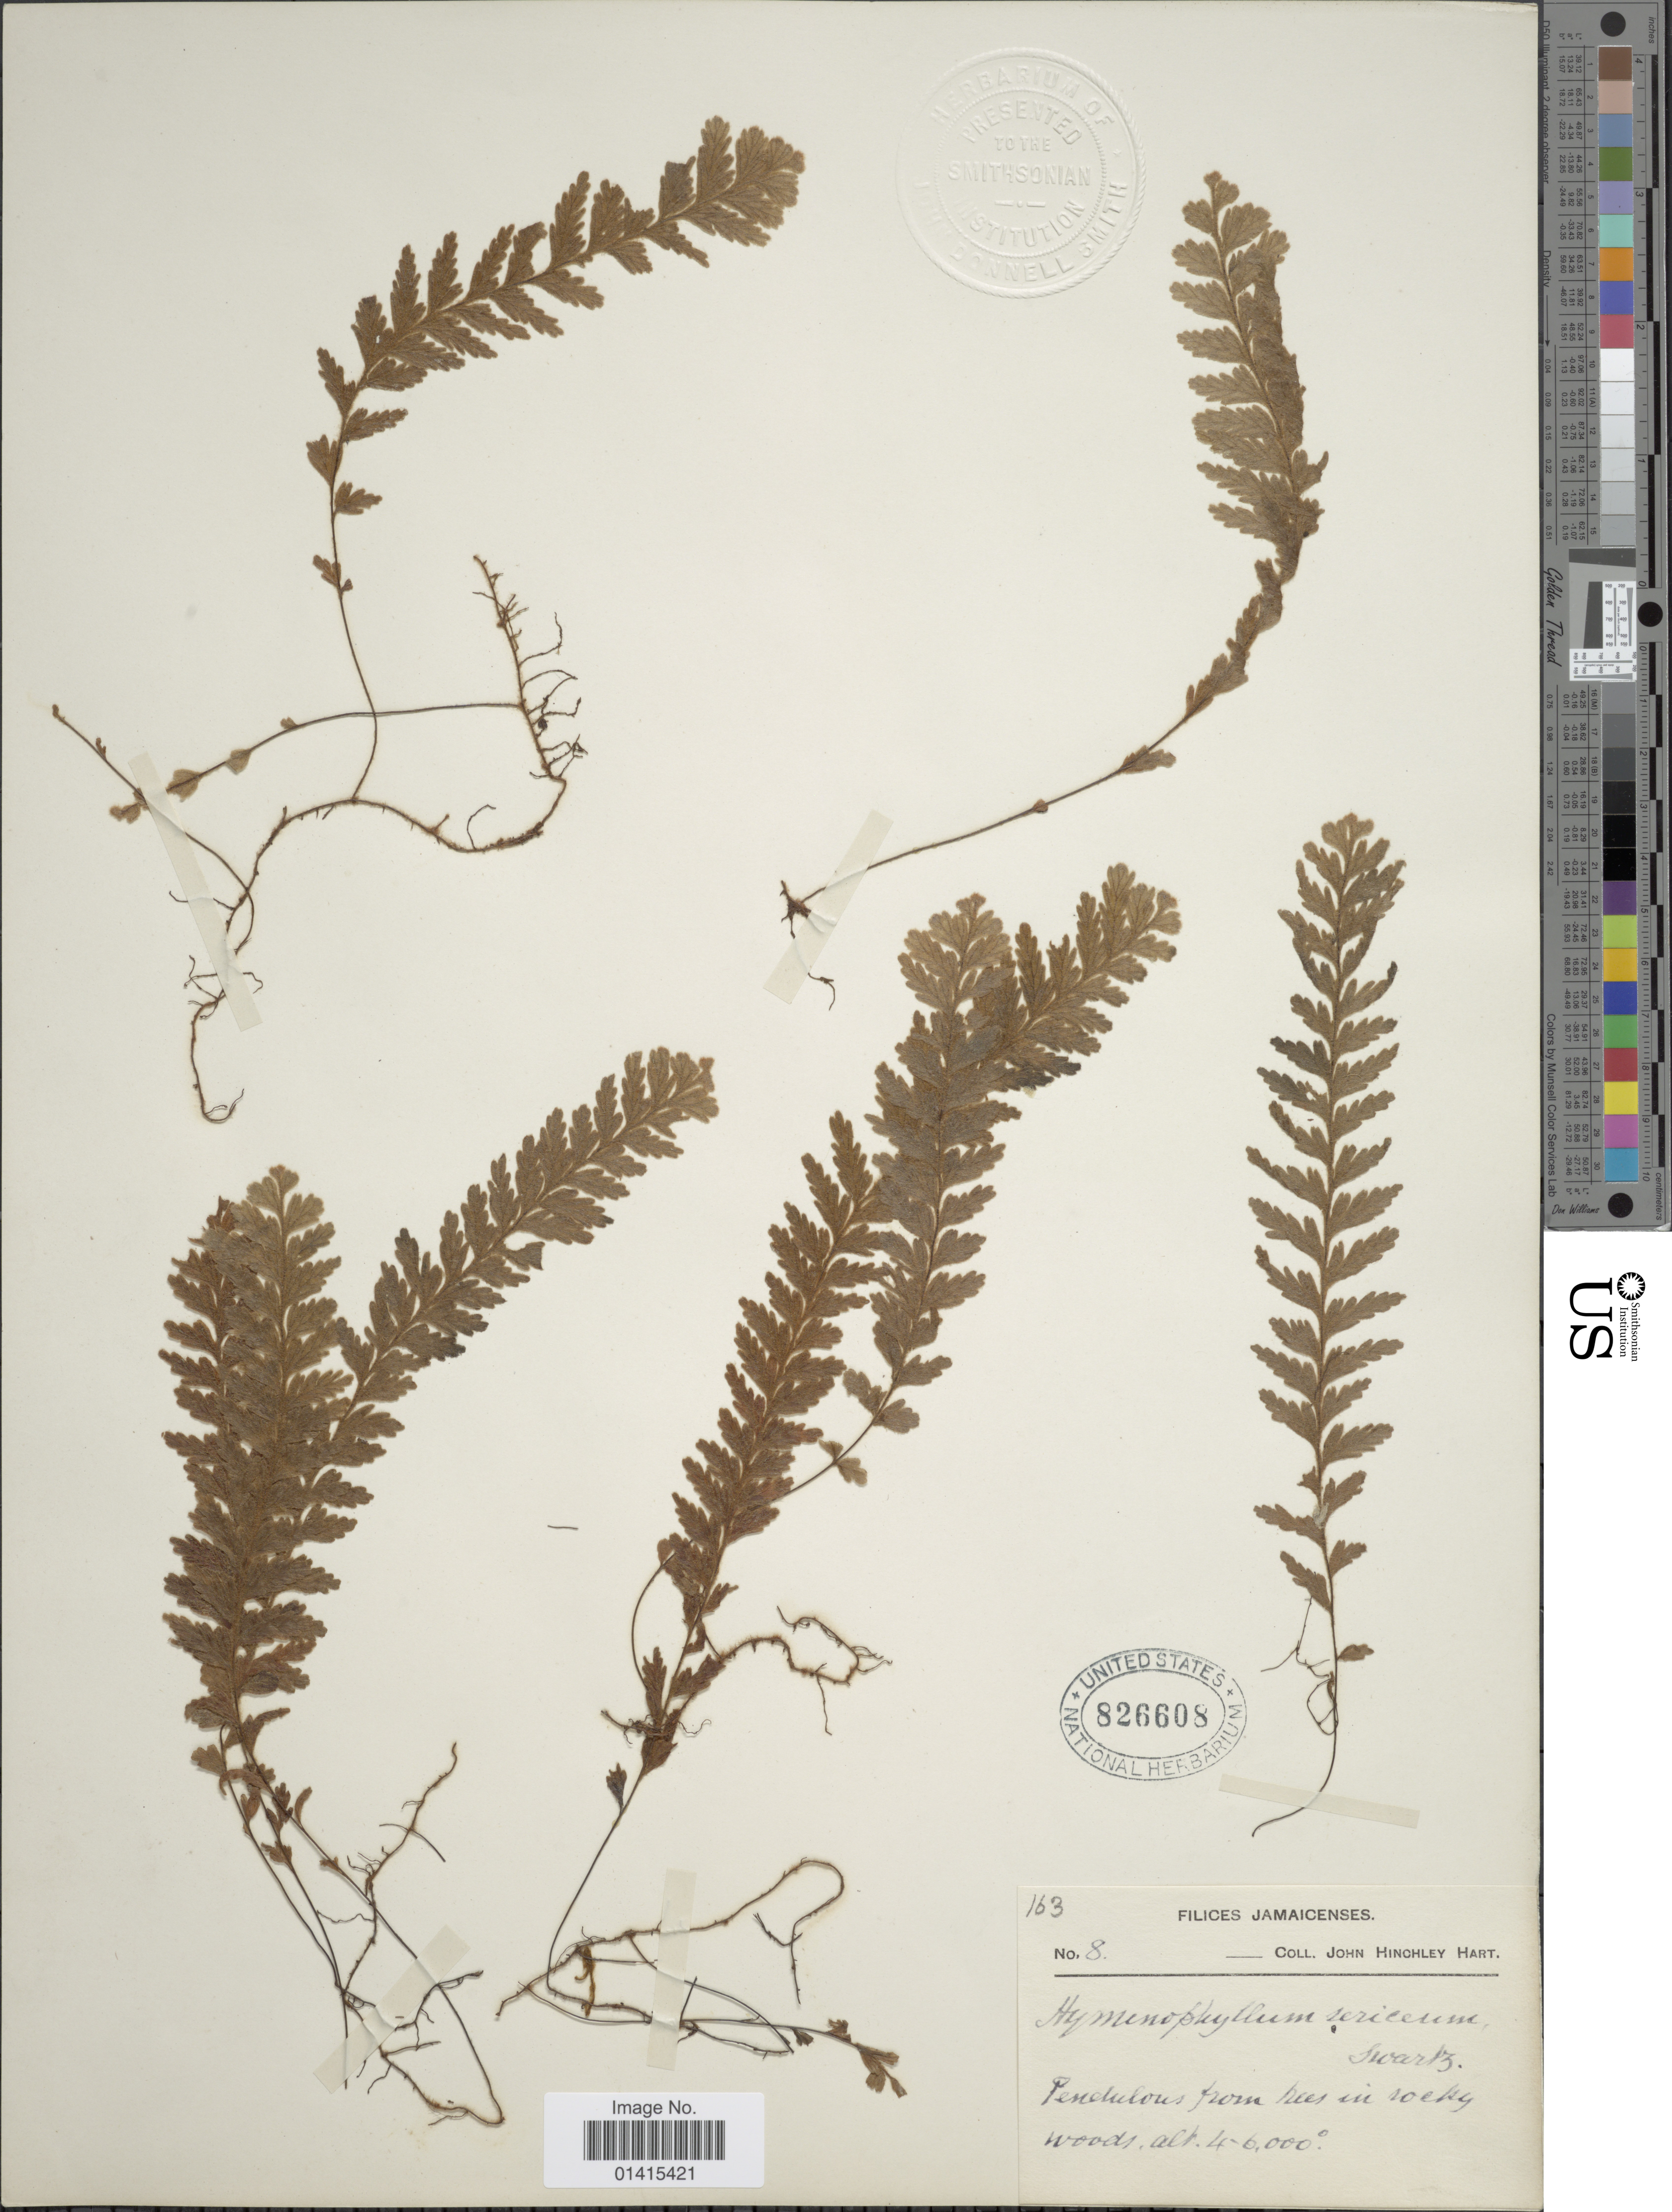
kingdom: Plantae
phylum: Tracheophyta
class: Polypodiopsida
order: Hymenophyllales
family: Hymenophyllaceae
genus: Hymenophyllum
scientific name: Hymenophyllum sericeum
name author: Sw. in Schrad.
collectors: J. H. Hart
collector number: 8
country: Jamaica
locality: Filices Jamaicenses, Pendulous from trees in rocky woods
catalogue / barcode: US 826608